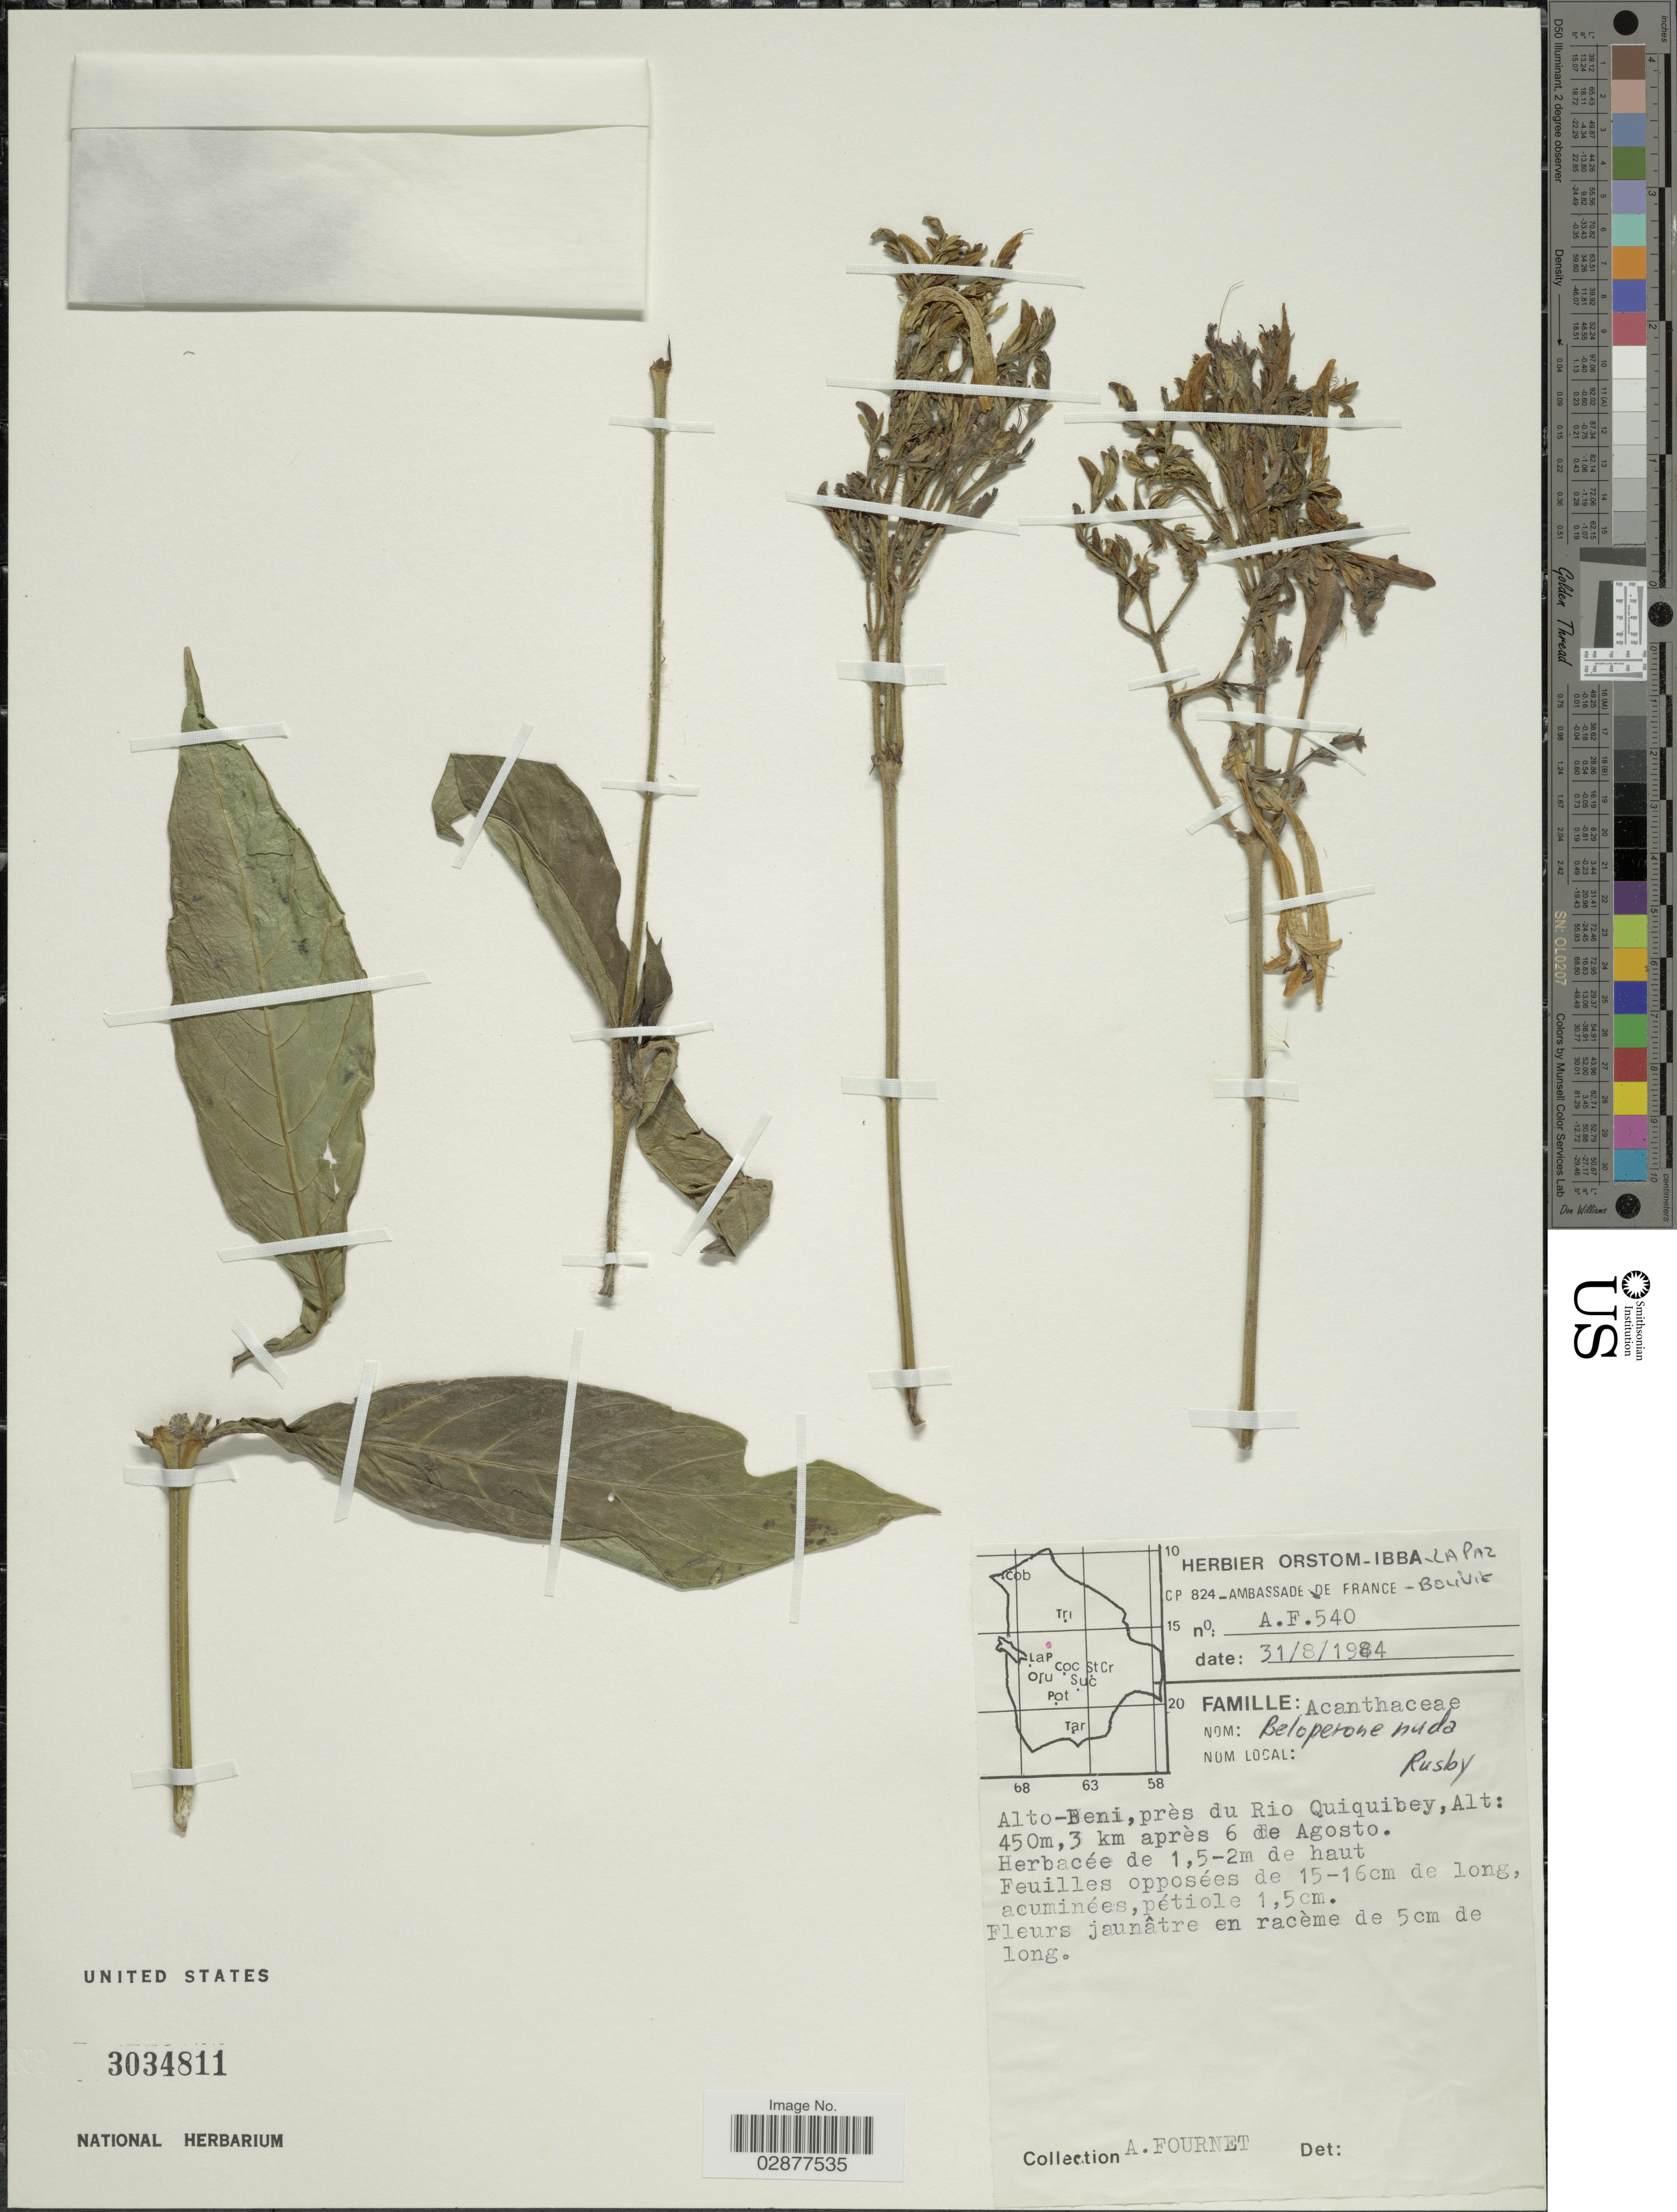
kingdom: Plantae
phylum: Tracheophyta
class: Magnoliopsida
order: Lamiales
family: Acanthaceae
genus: Justicia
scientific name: Justicia boliviensis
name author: (Bremek.) V.A.W. Graham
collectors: A. Fournet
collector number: AF540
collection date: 1984-08-31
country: Bolivia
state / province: Beni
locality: Alto-Beni, près du Rio Quiquibey, 3 km après 6 de Agosto.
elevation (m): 450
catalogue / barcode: US 3034811